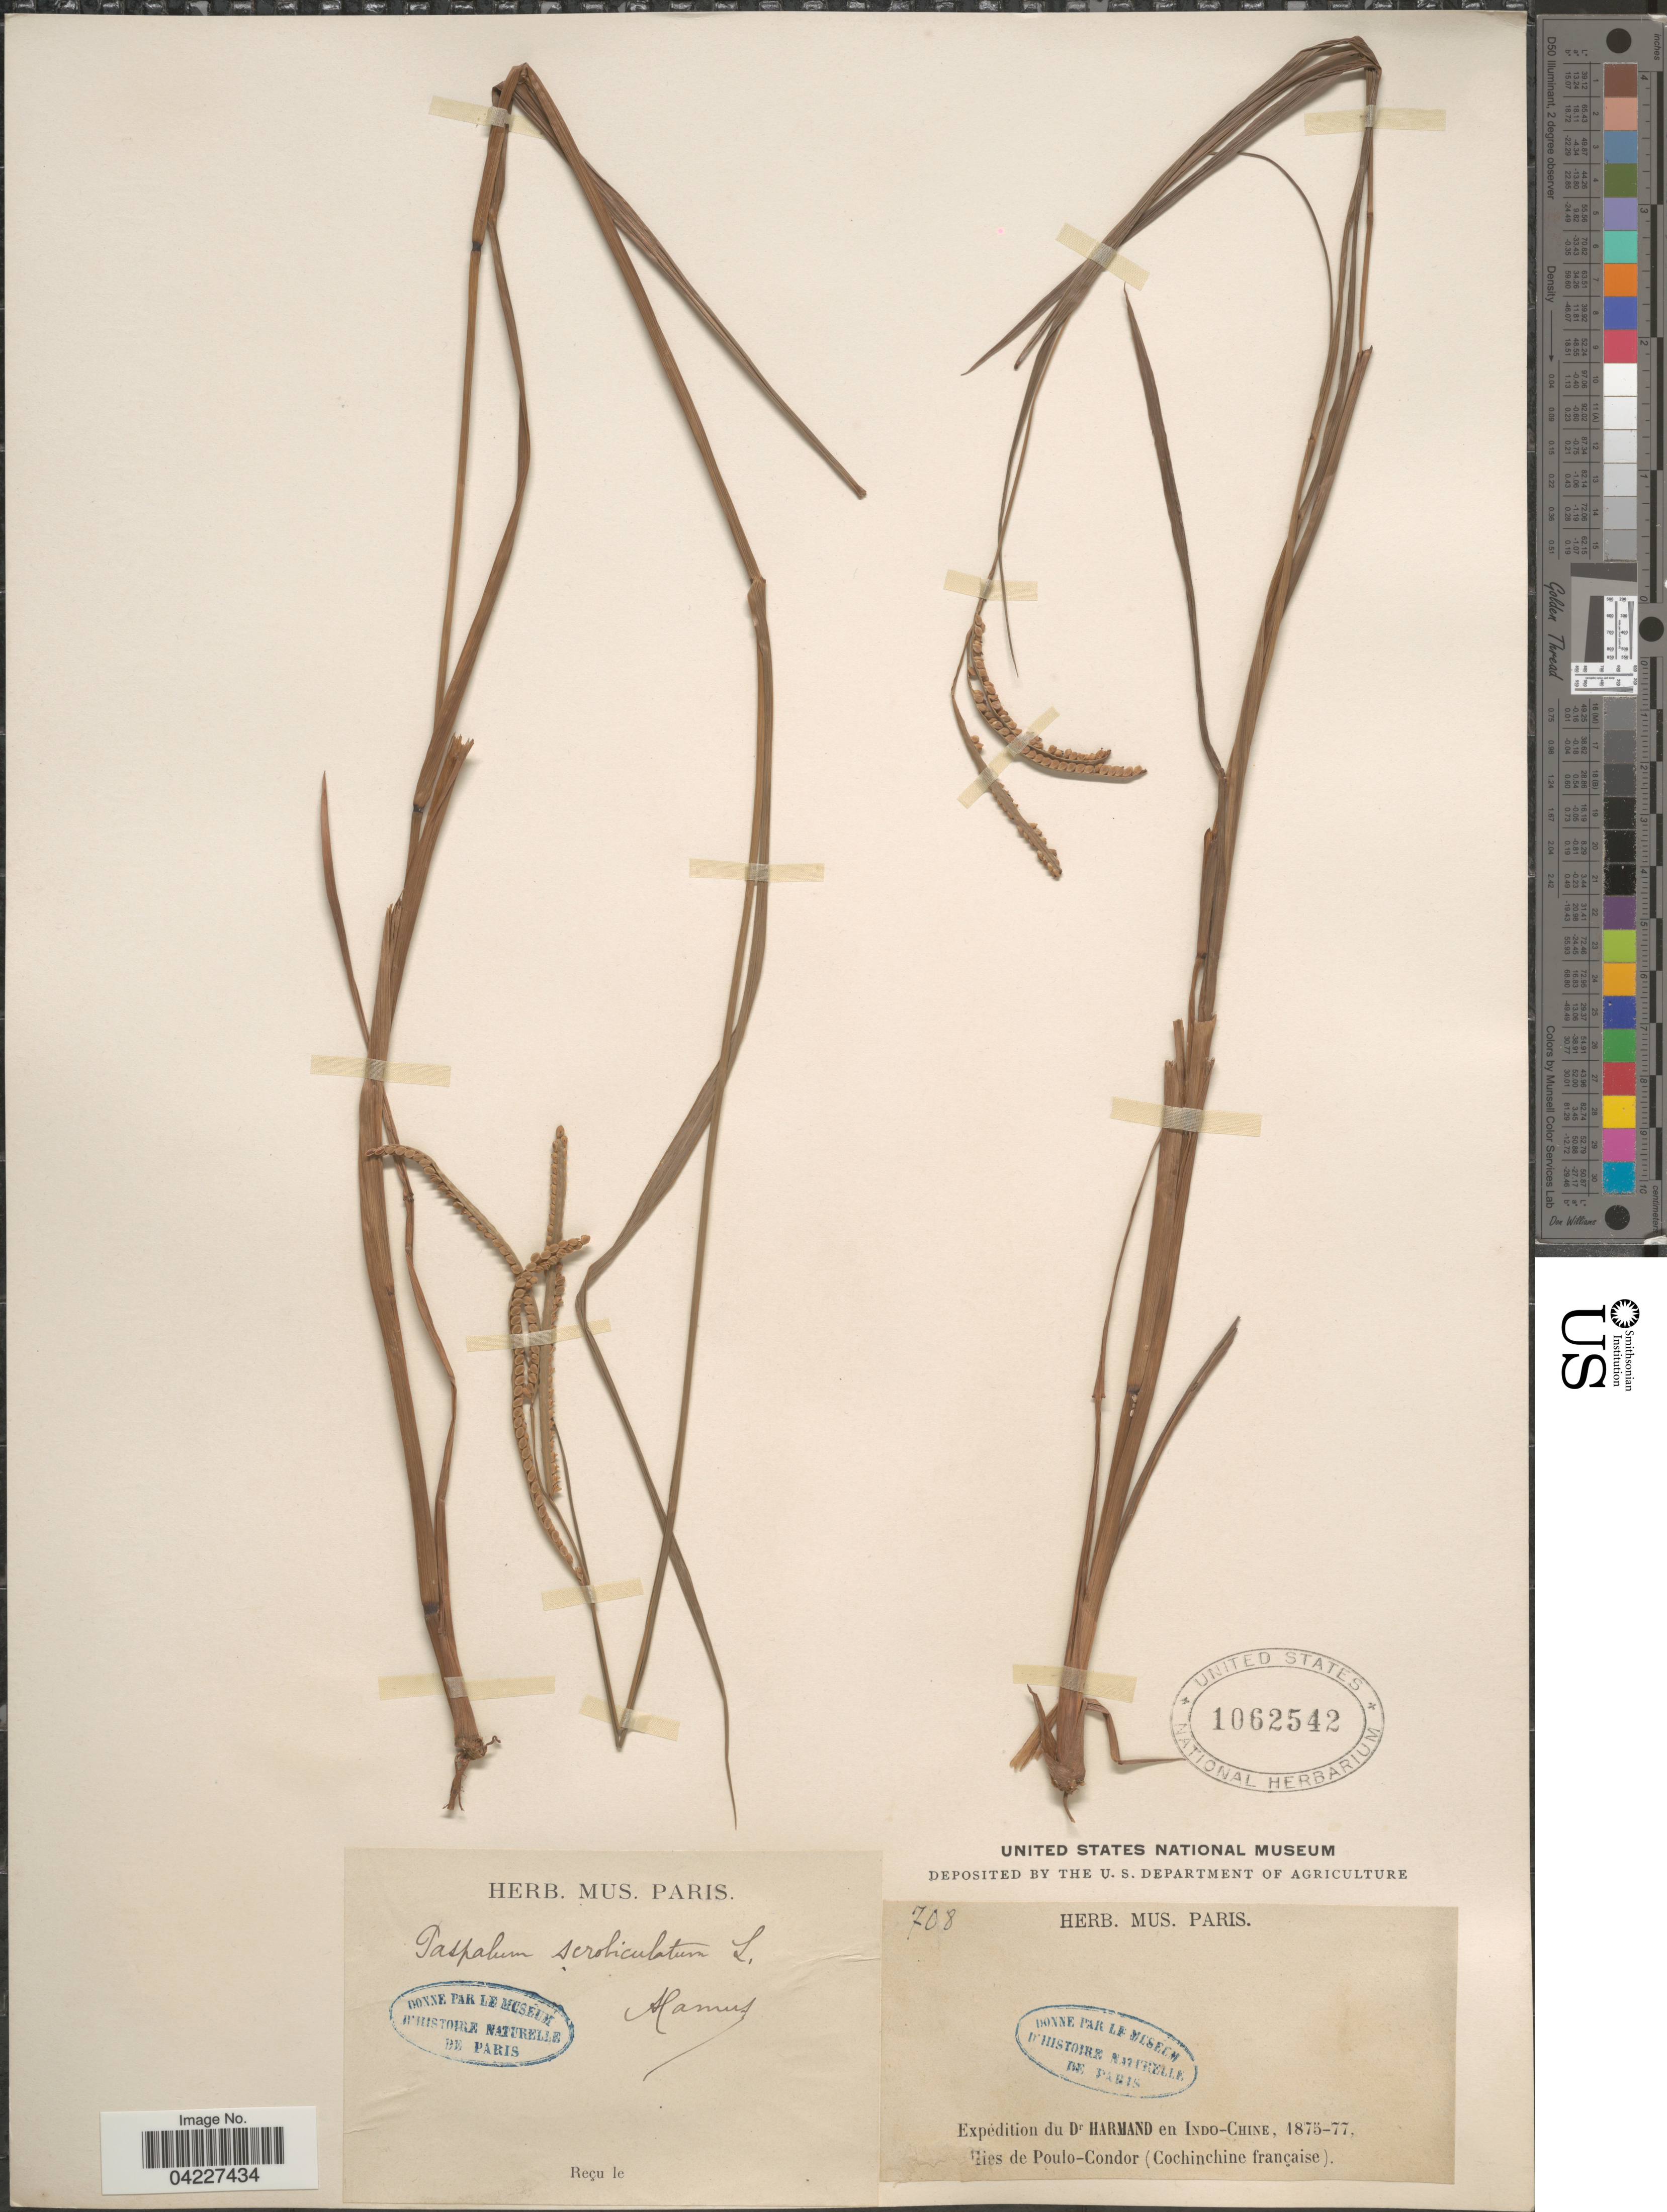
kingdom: Plantae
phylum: Tracheophyta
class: Liliopsida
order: Poales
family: Poaceae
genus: Paspalum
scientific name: Paspalum scrobiculatum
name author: L.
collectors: Harmand, --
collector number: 708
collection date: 1875/1877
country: Vietnam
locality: Expédition en Indo-Chine, 1875-77, [illegible text]llies de Poulo-Condor (Cochinchine française).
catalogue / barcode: US 1062542